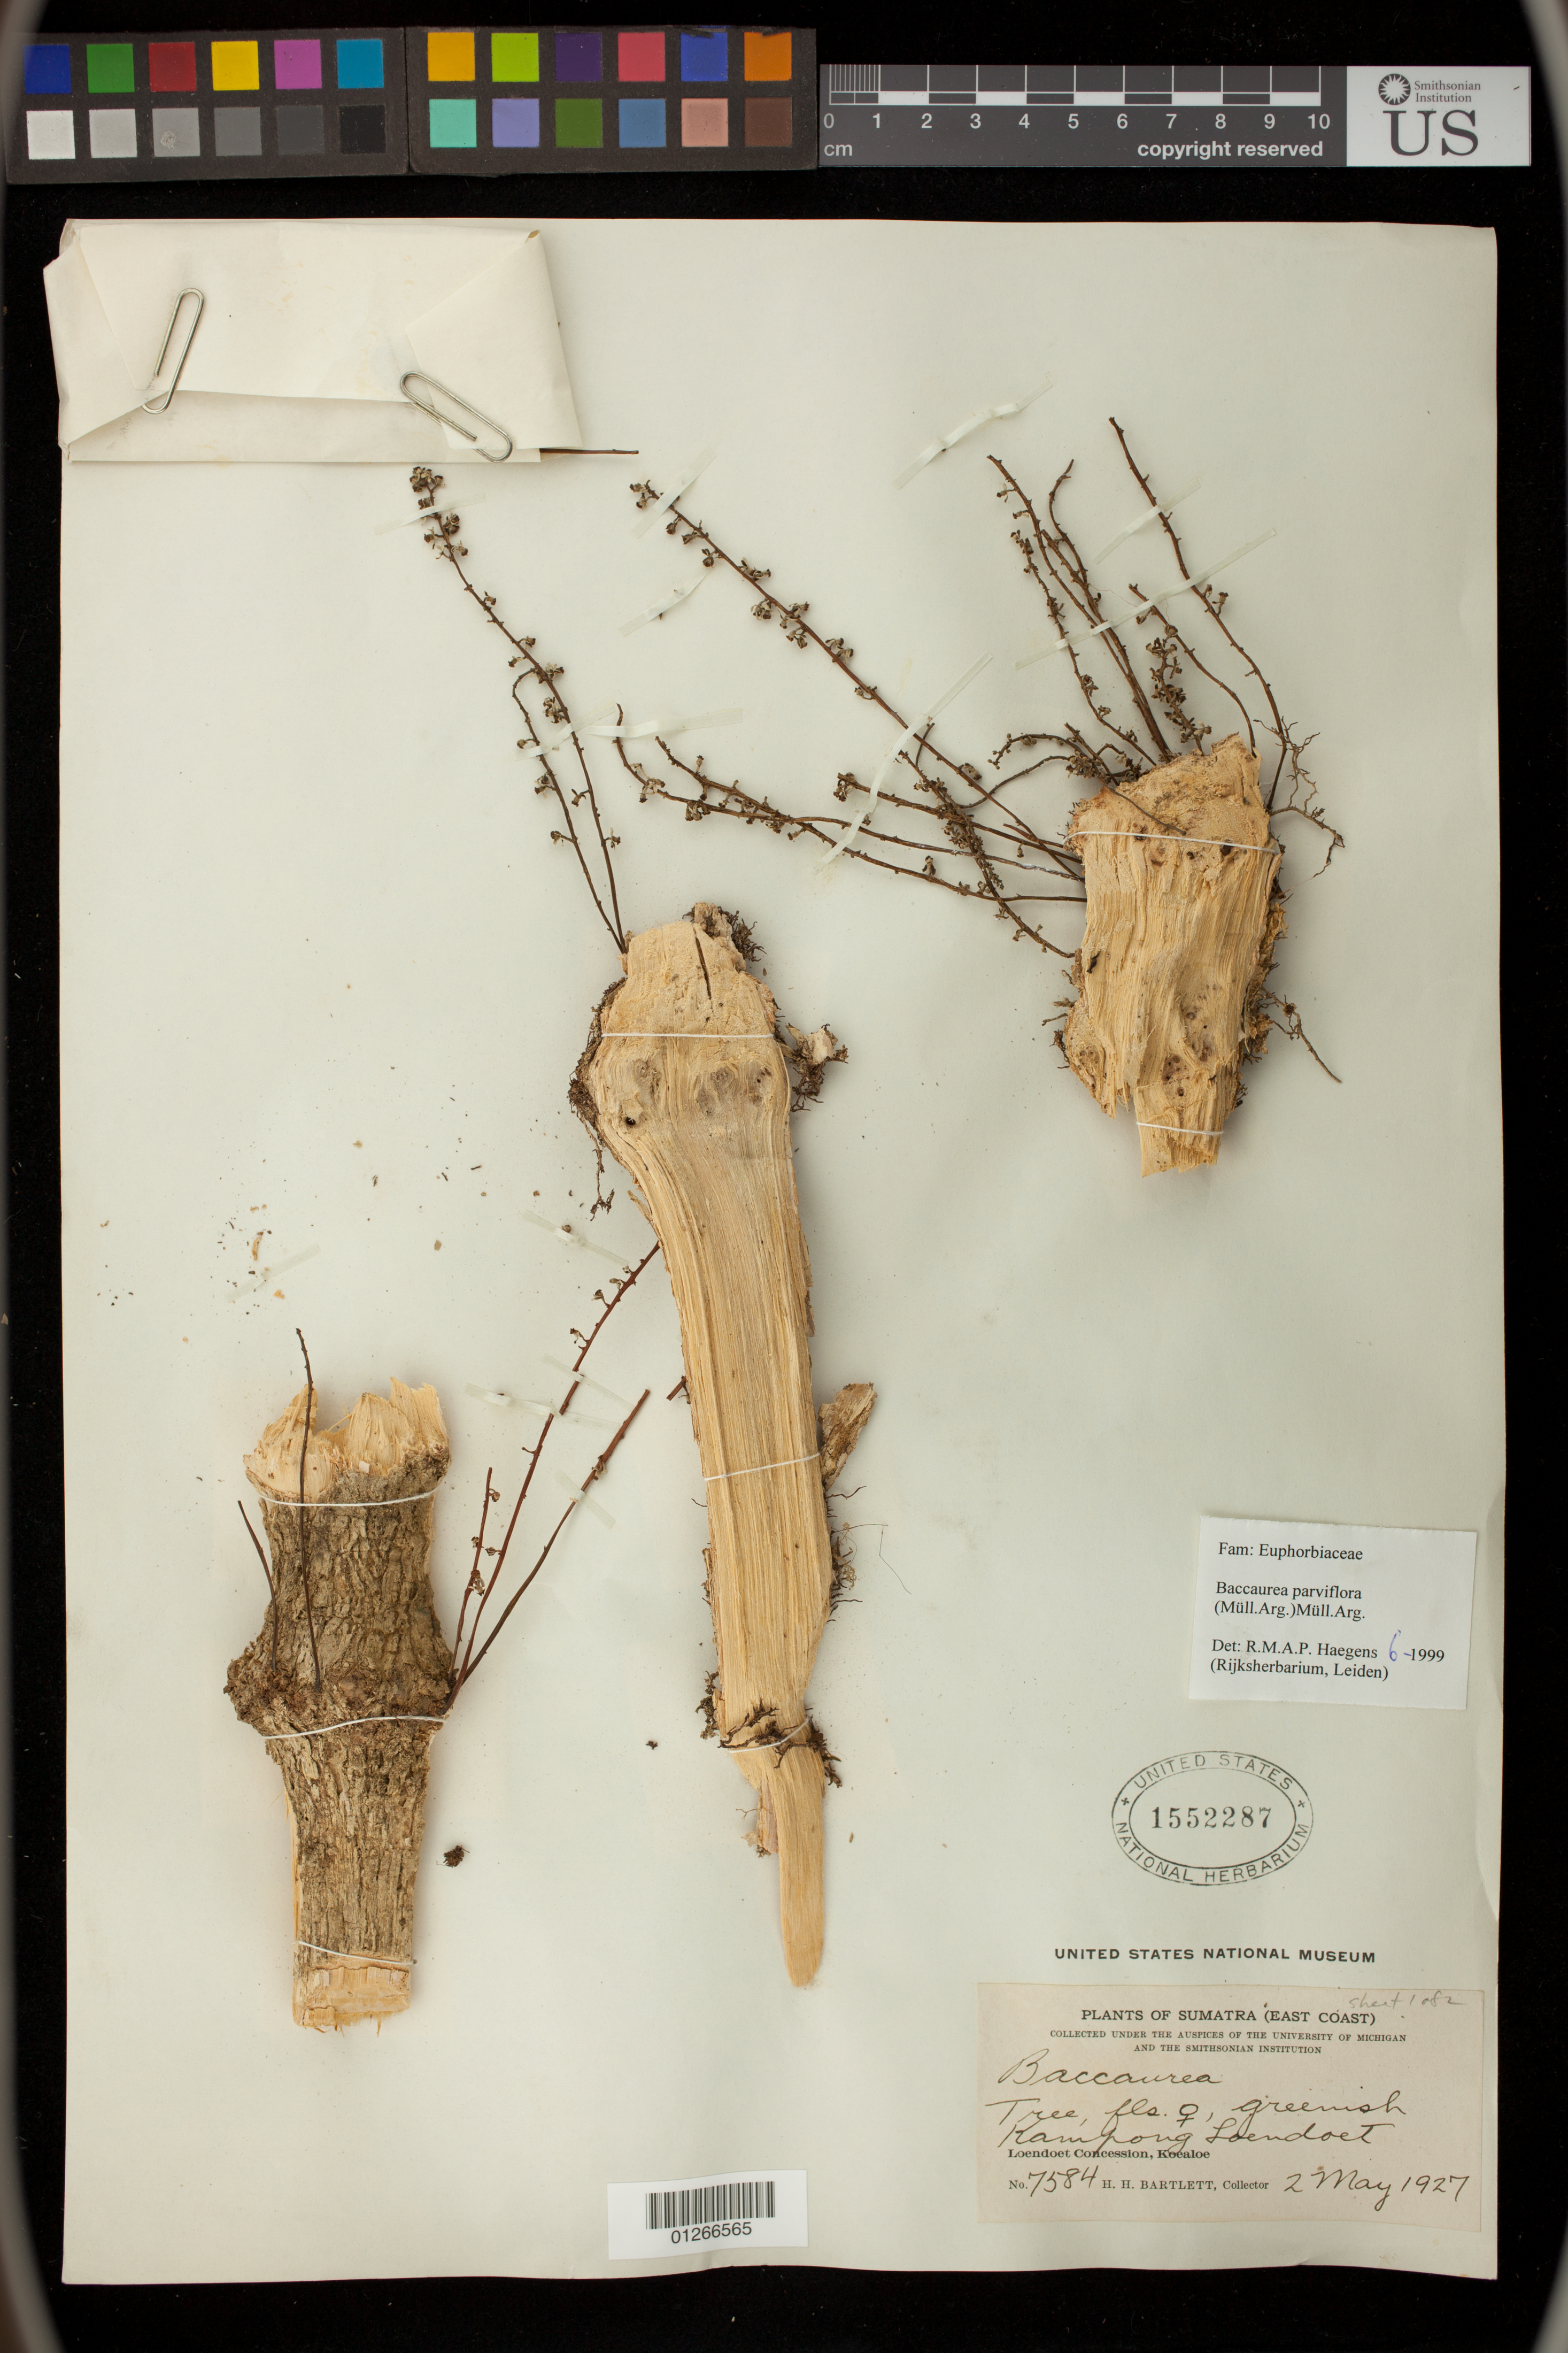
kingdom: Plantae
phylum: Tracheophyta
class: Magnoliopsida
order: Malpighiales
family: Phyllanthaceae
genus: Baccaurea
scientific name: Baccaurea parviflora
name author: M. Arg.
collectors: H. H. Bartlett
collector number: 7584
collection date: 1927-05-02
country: Indonesia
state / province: Sumatra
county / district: Sumatera Utara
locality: Sumatra (East Coast). Kampong Loendoet, Loendoet Concession, Koealoe.